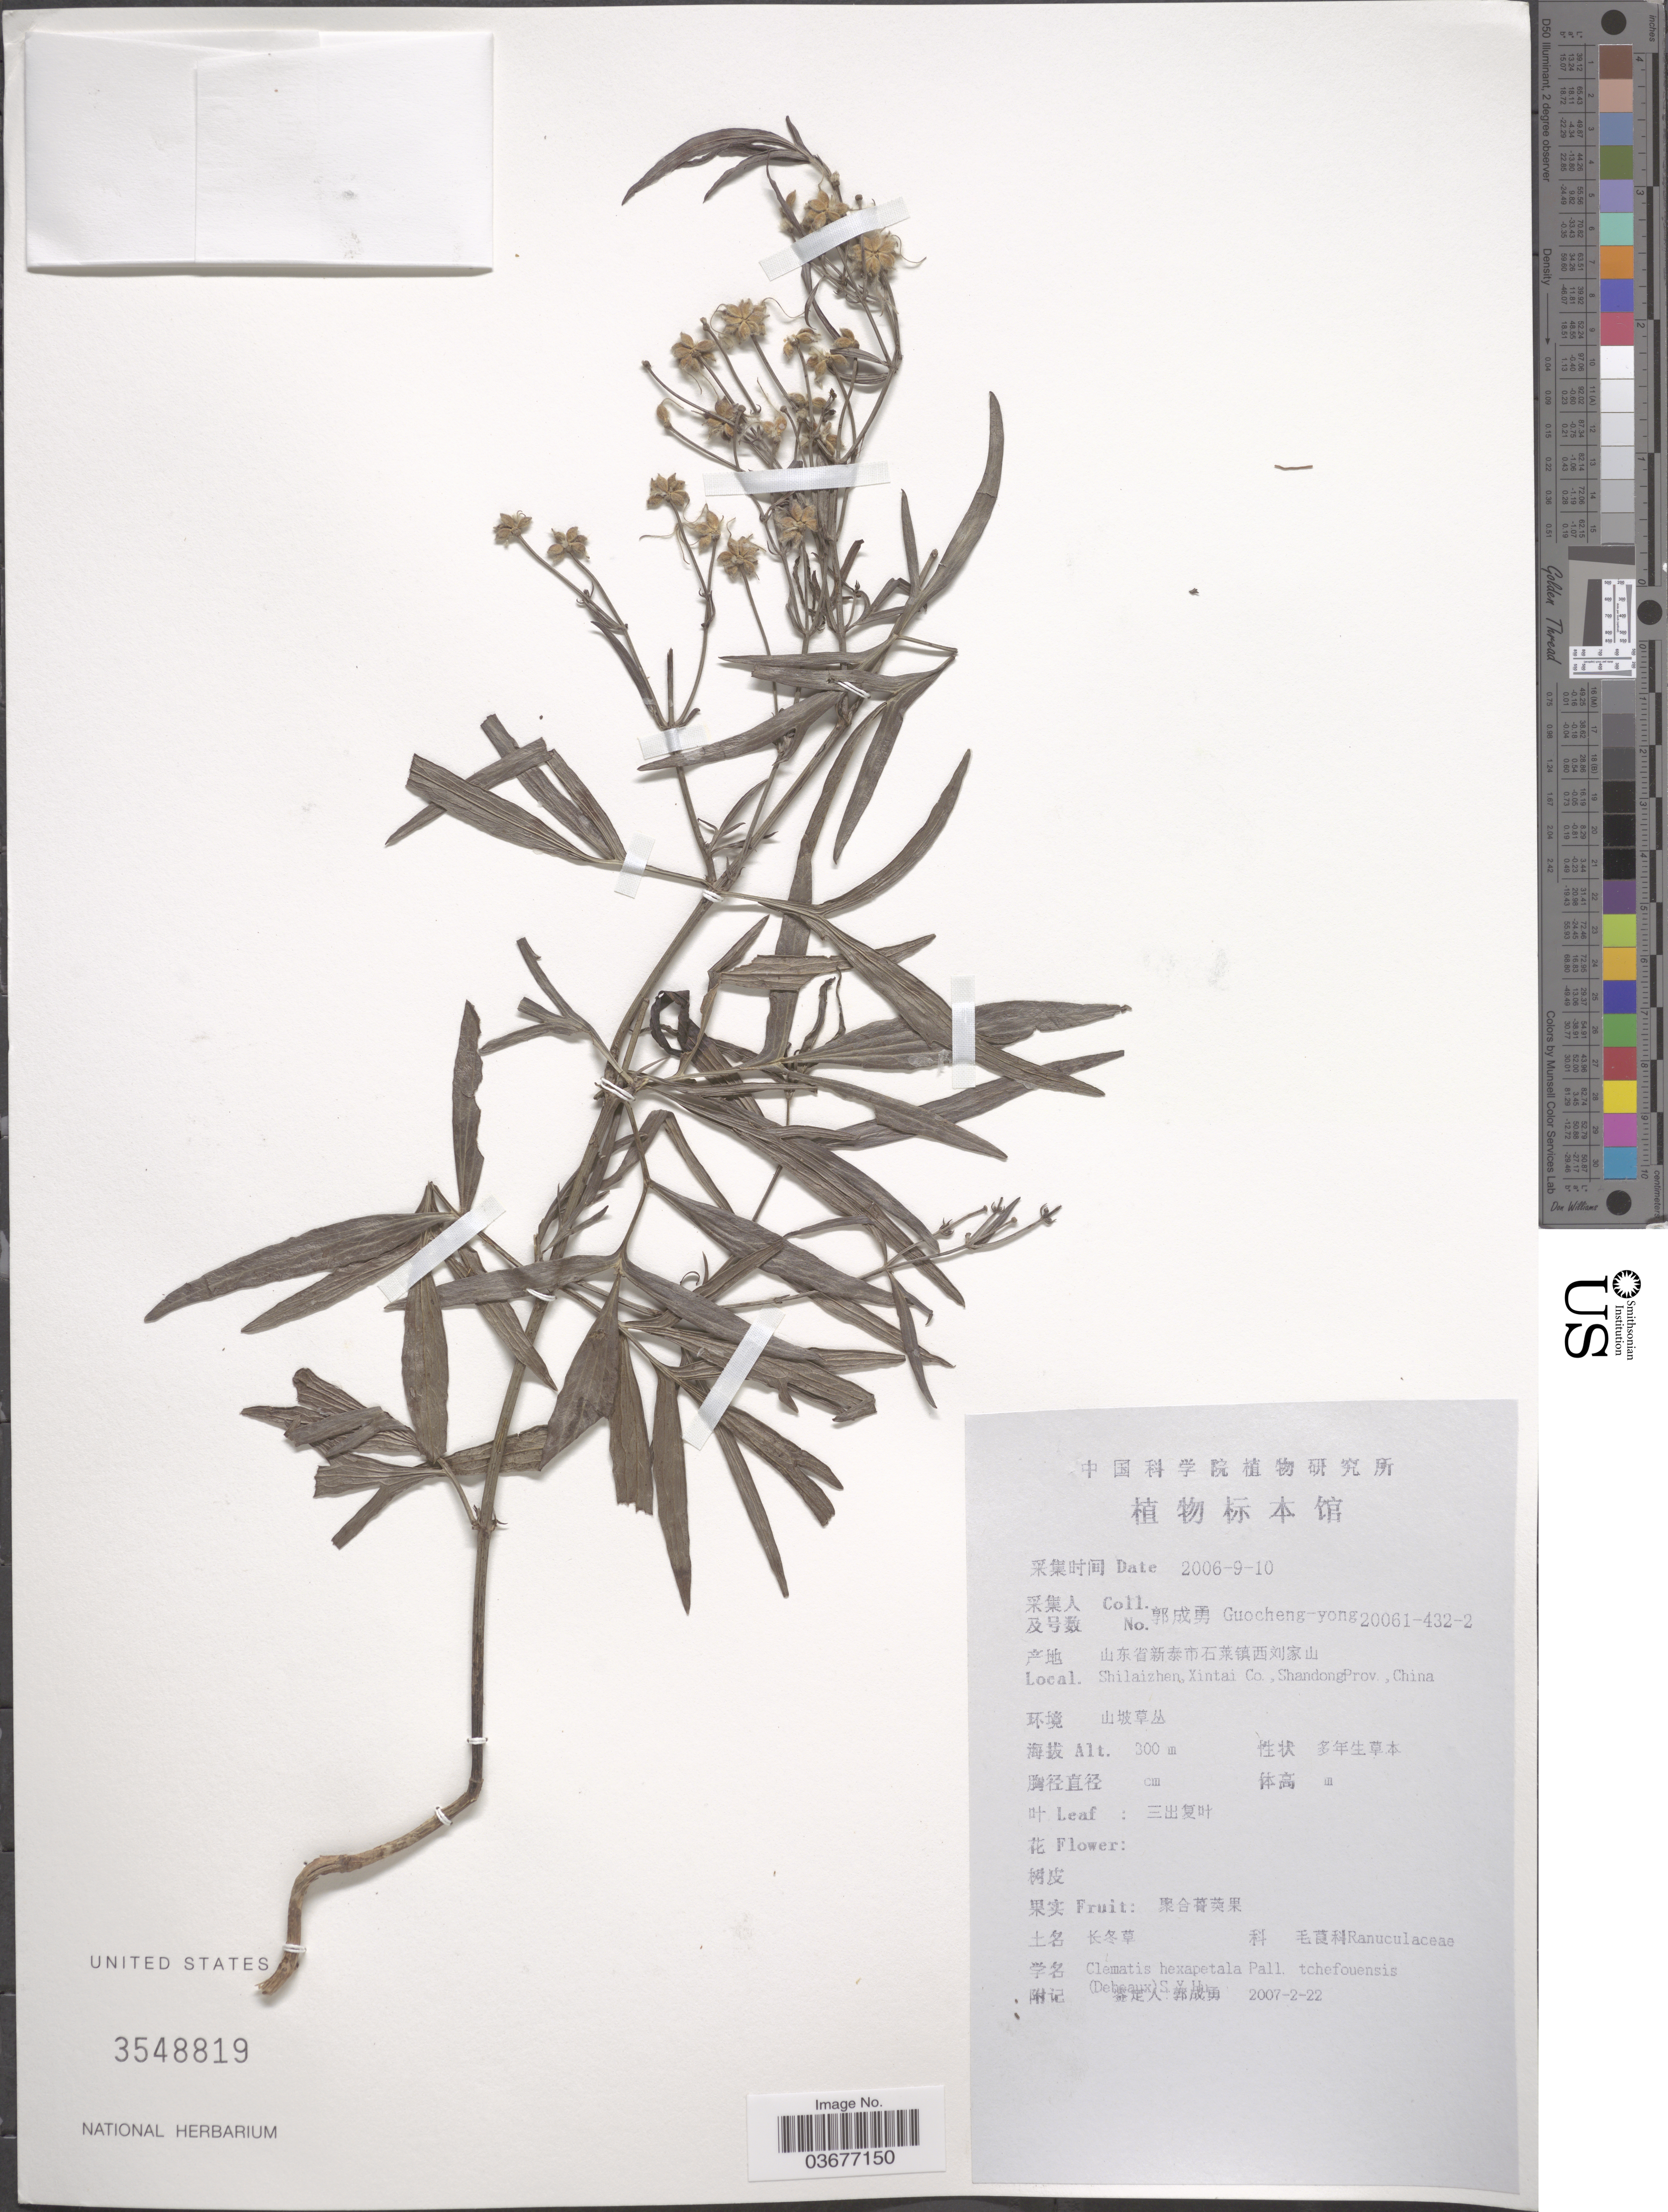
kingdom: Plantae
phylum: Tracheophyta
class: Magnoliopsida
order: Ranunculales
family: Ranunculaceae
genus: Clematis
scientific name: Clematis hexapetala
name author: Pall.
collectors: Guo cheng-yong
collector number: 20061-432-2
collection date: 2006-09-10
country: China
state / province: Shandong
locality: Shilaizhen, Xintai Co.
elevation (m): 300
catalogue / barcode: US 3548819